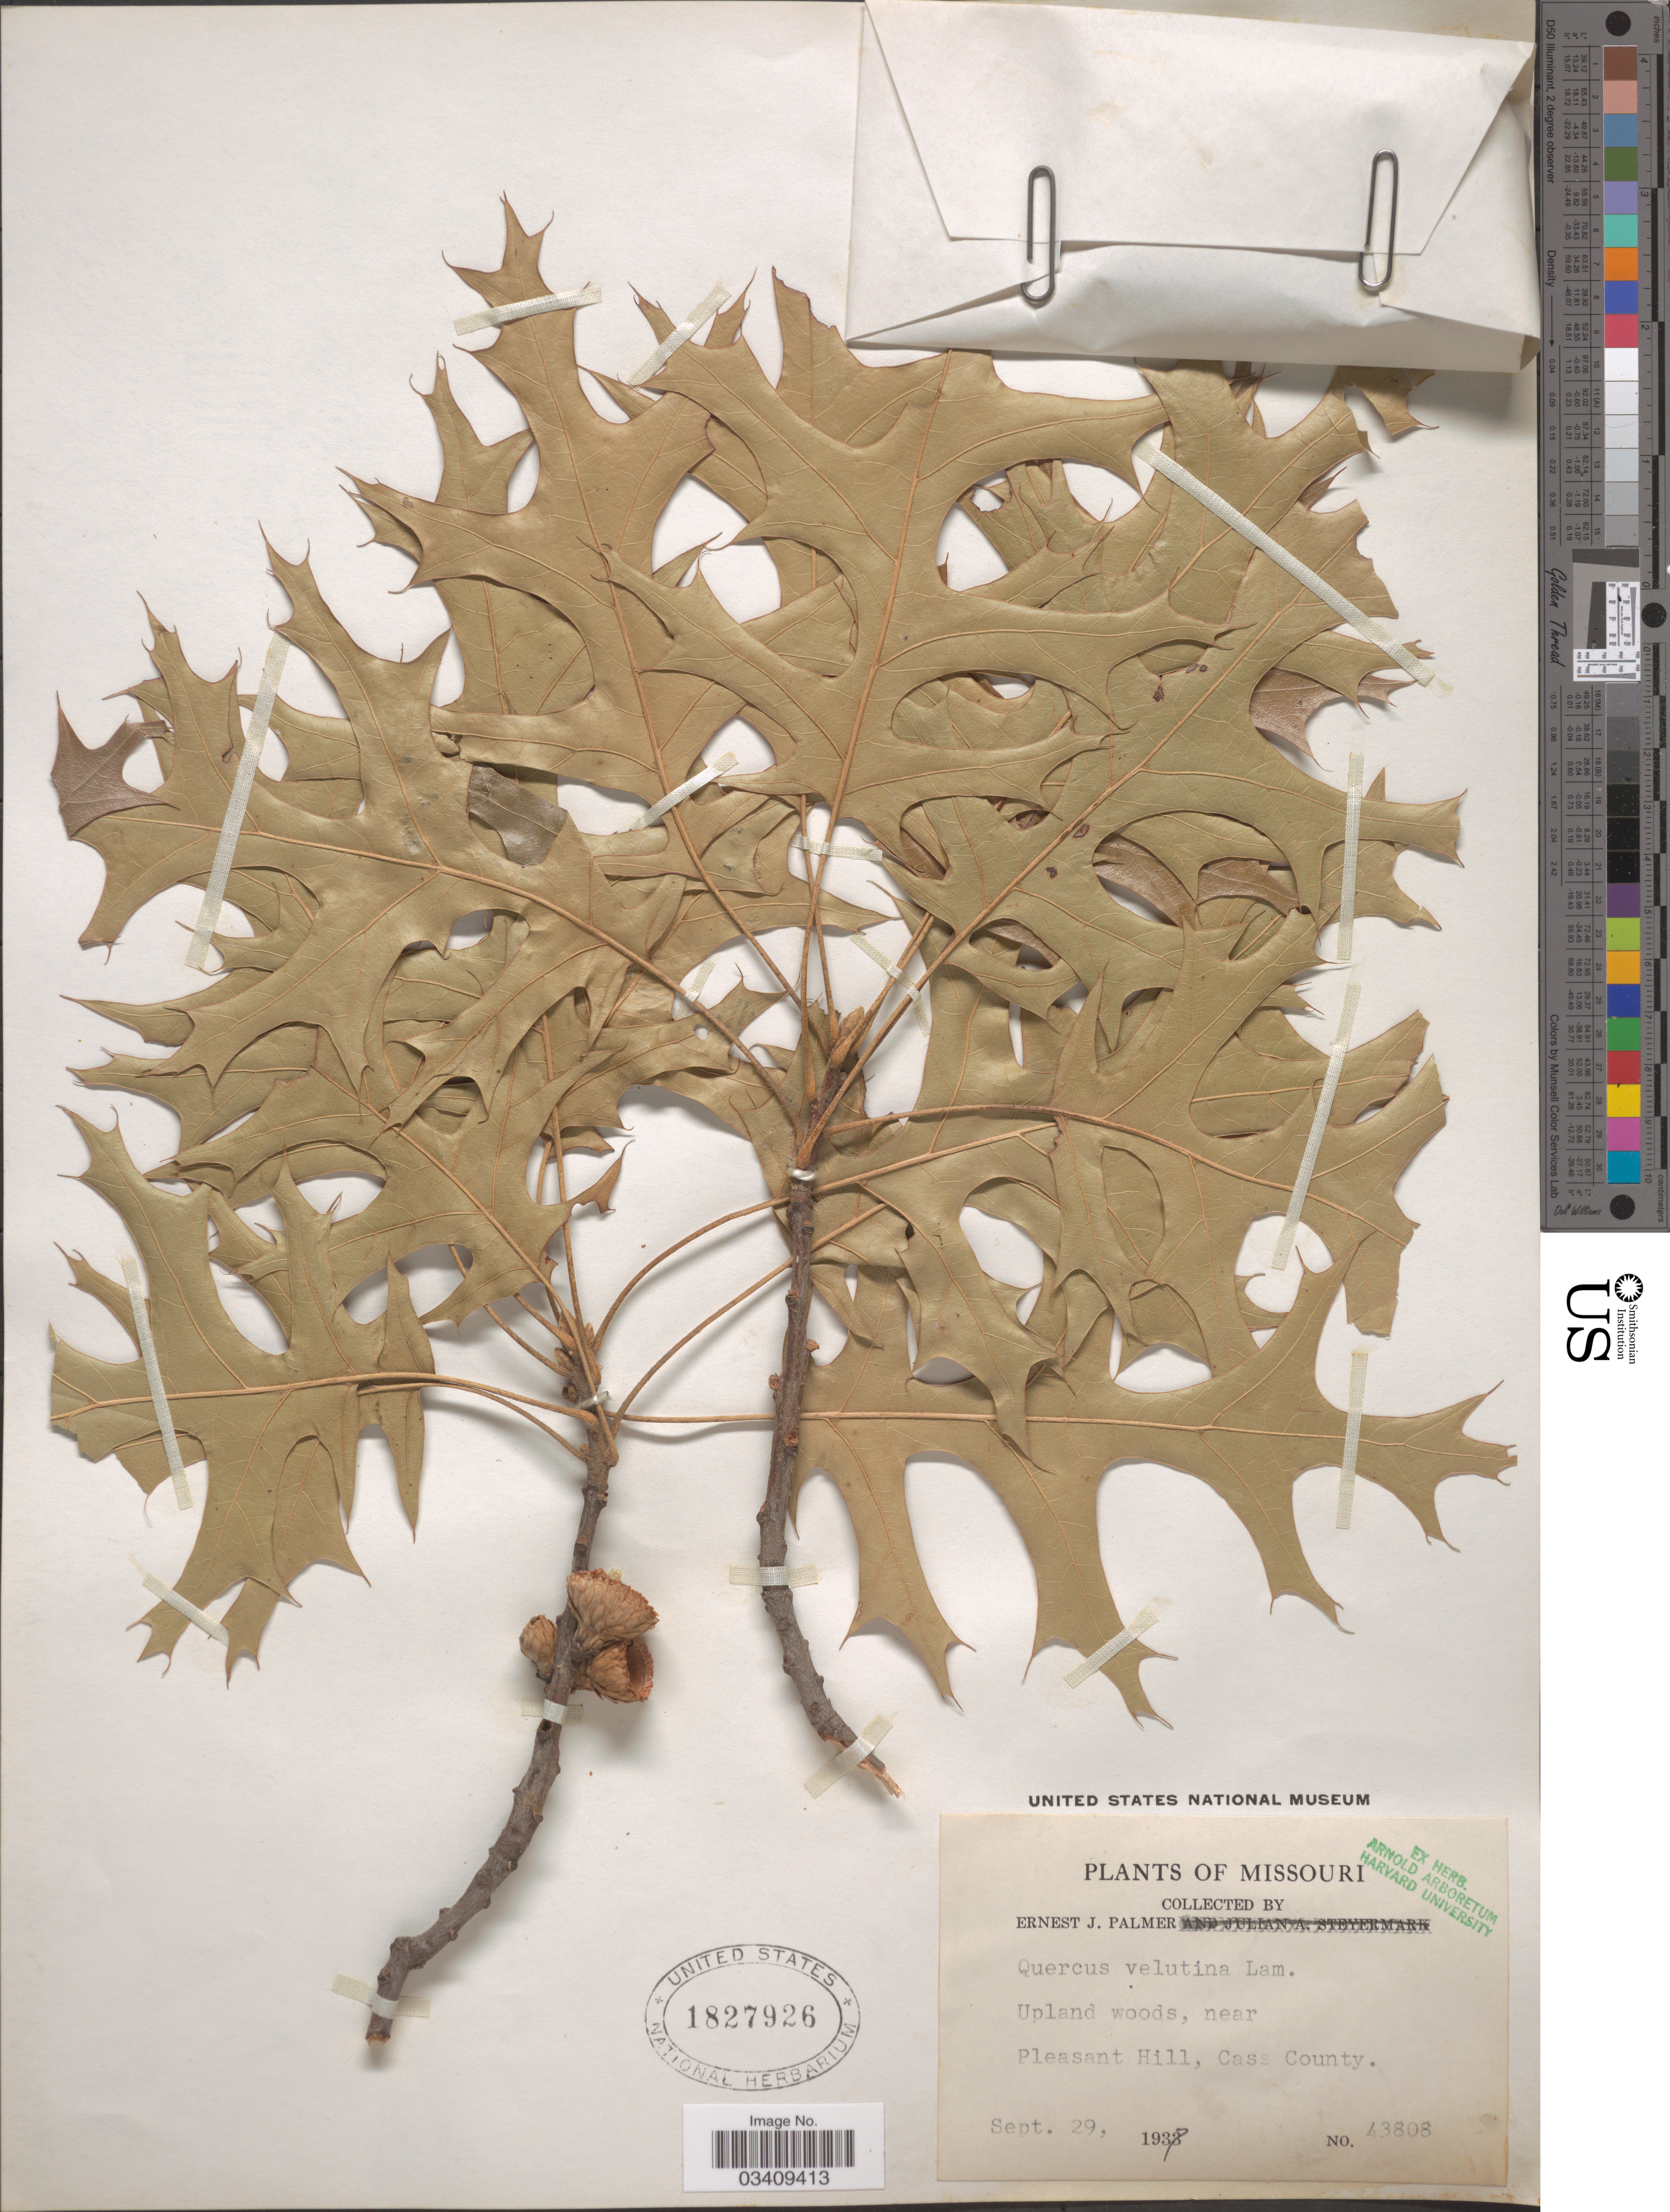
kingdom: Plantae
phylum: Tracheophyta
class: Magnoliopsida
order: Fagales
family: Fagaceae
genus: Quercus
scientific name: Quercus velutina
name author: Lam.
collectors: E. J. Palmer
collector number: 43808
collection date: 1937-09-29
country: United States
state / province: Missouri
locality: Upland woods, near Pleasant Hill, Cass County.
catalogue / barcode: US 1827926